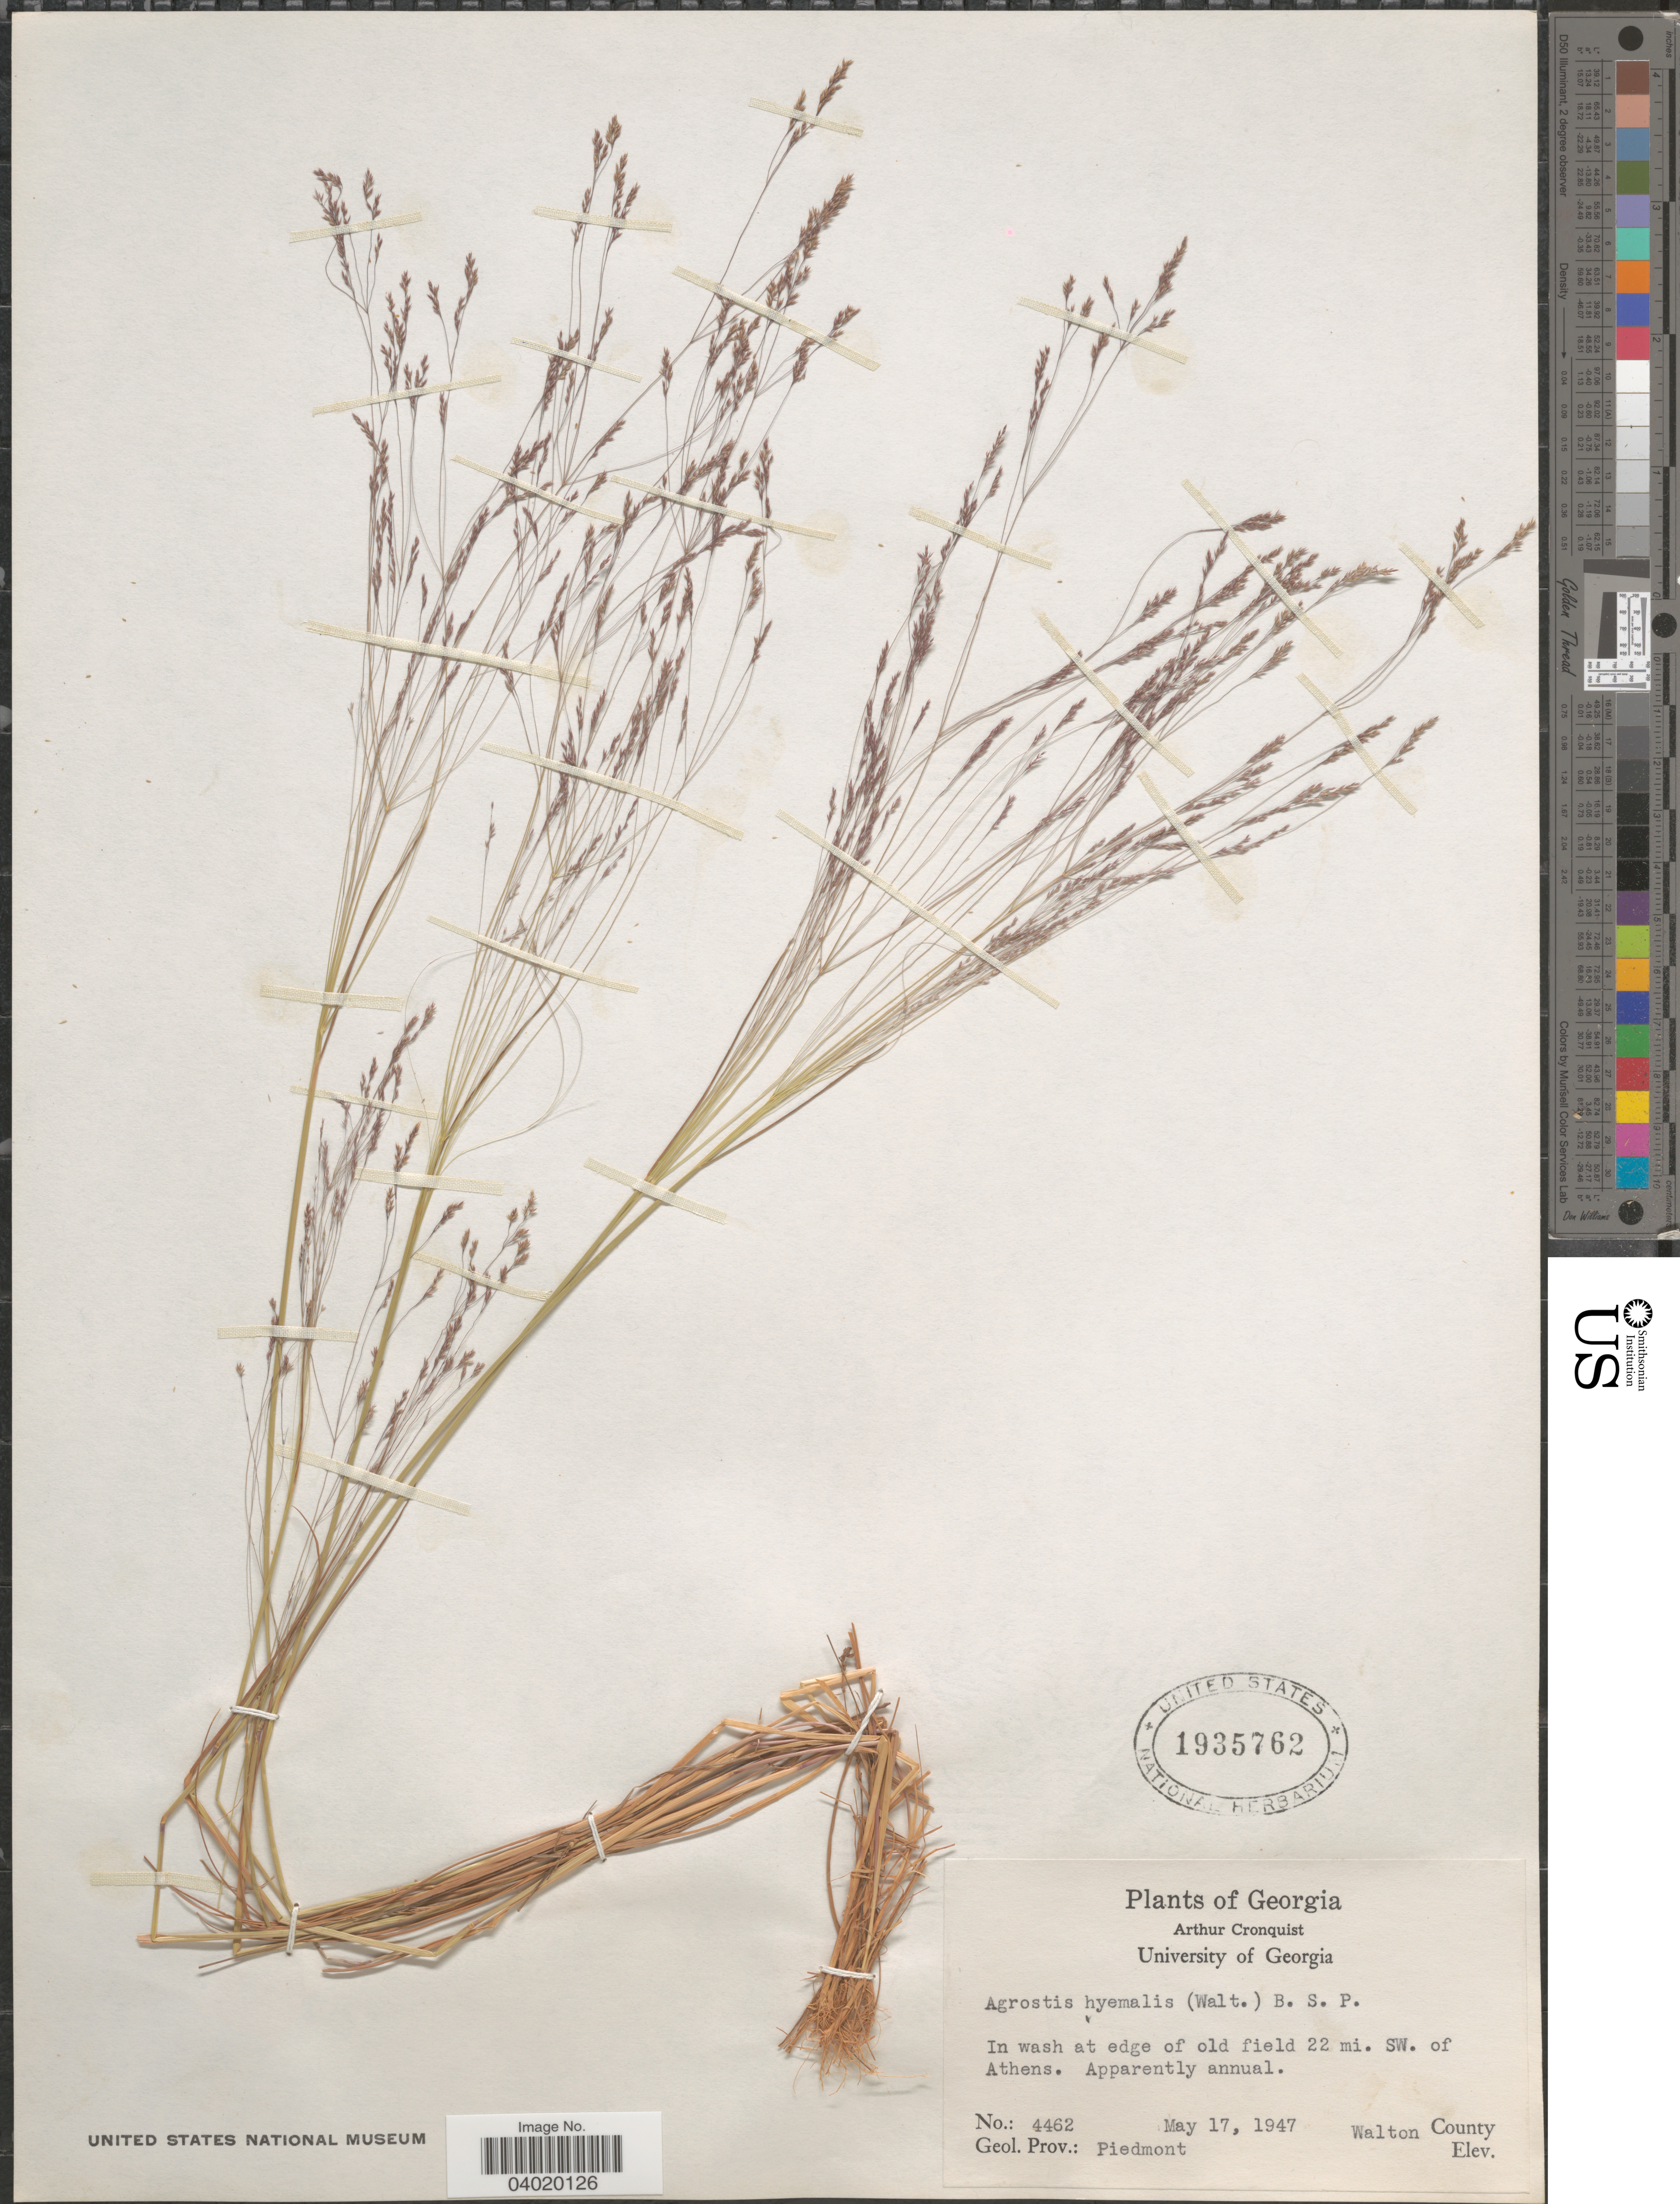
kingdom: Plantae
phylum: Tracheophyta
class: Liliopsida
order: Poales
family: Poaceae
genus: Agrostis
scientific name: Agrostis hyemalis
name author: (Walter) Britton et al.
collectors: A. J. Cronquist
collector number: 4462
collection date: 1947-05-17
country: United States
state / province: Georgia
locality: In wash at edge of old field 22 mi. SW. of Athens. Walton County. Geol. Prov.: Piedmont.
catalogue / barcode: US 1935762